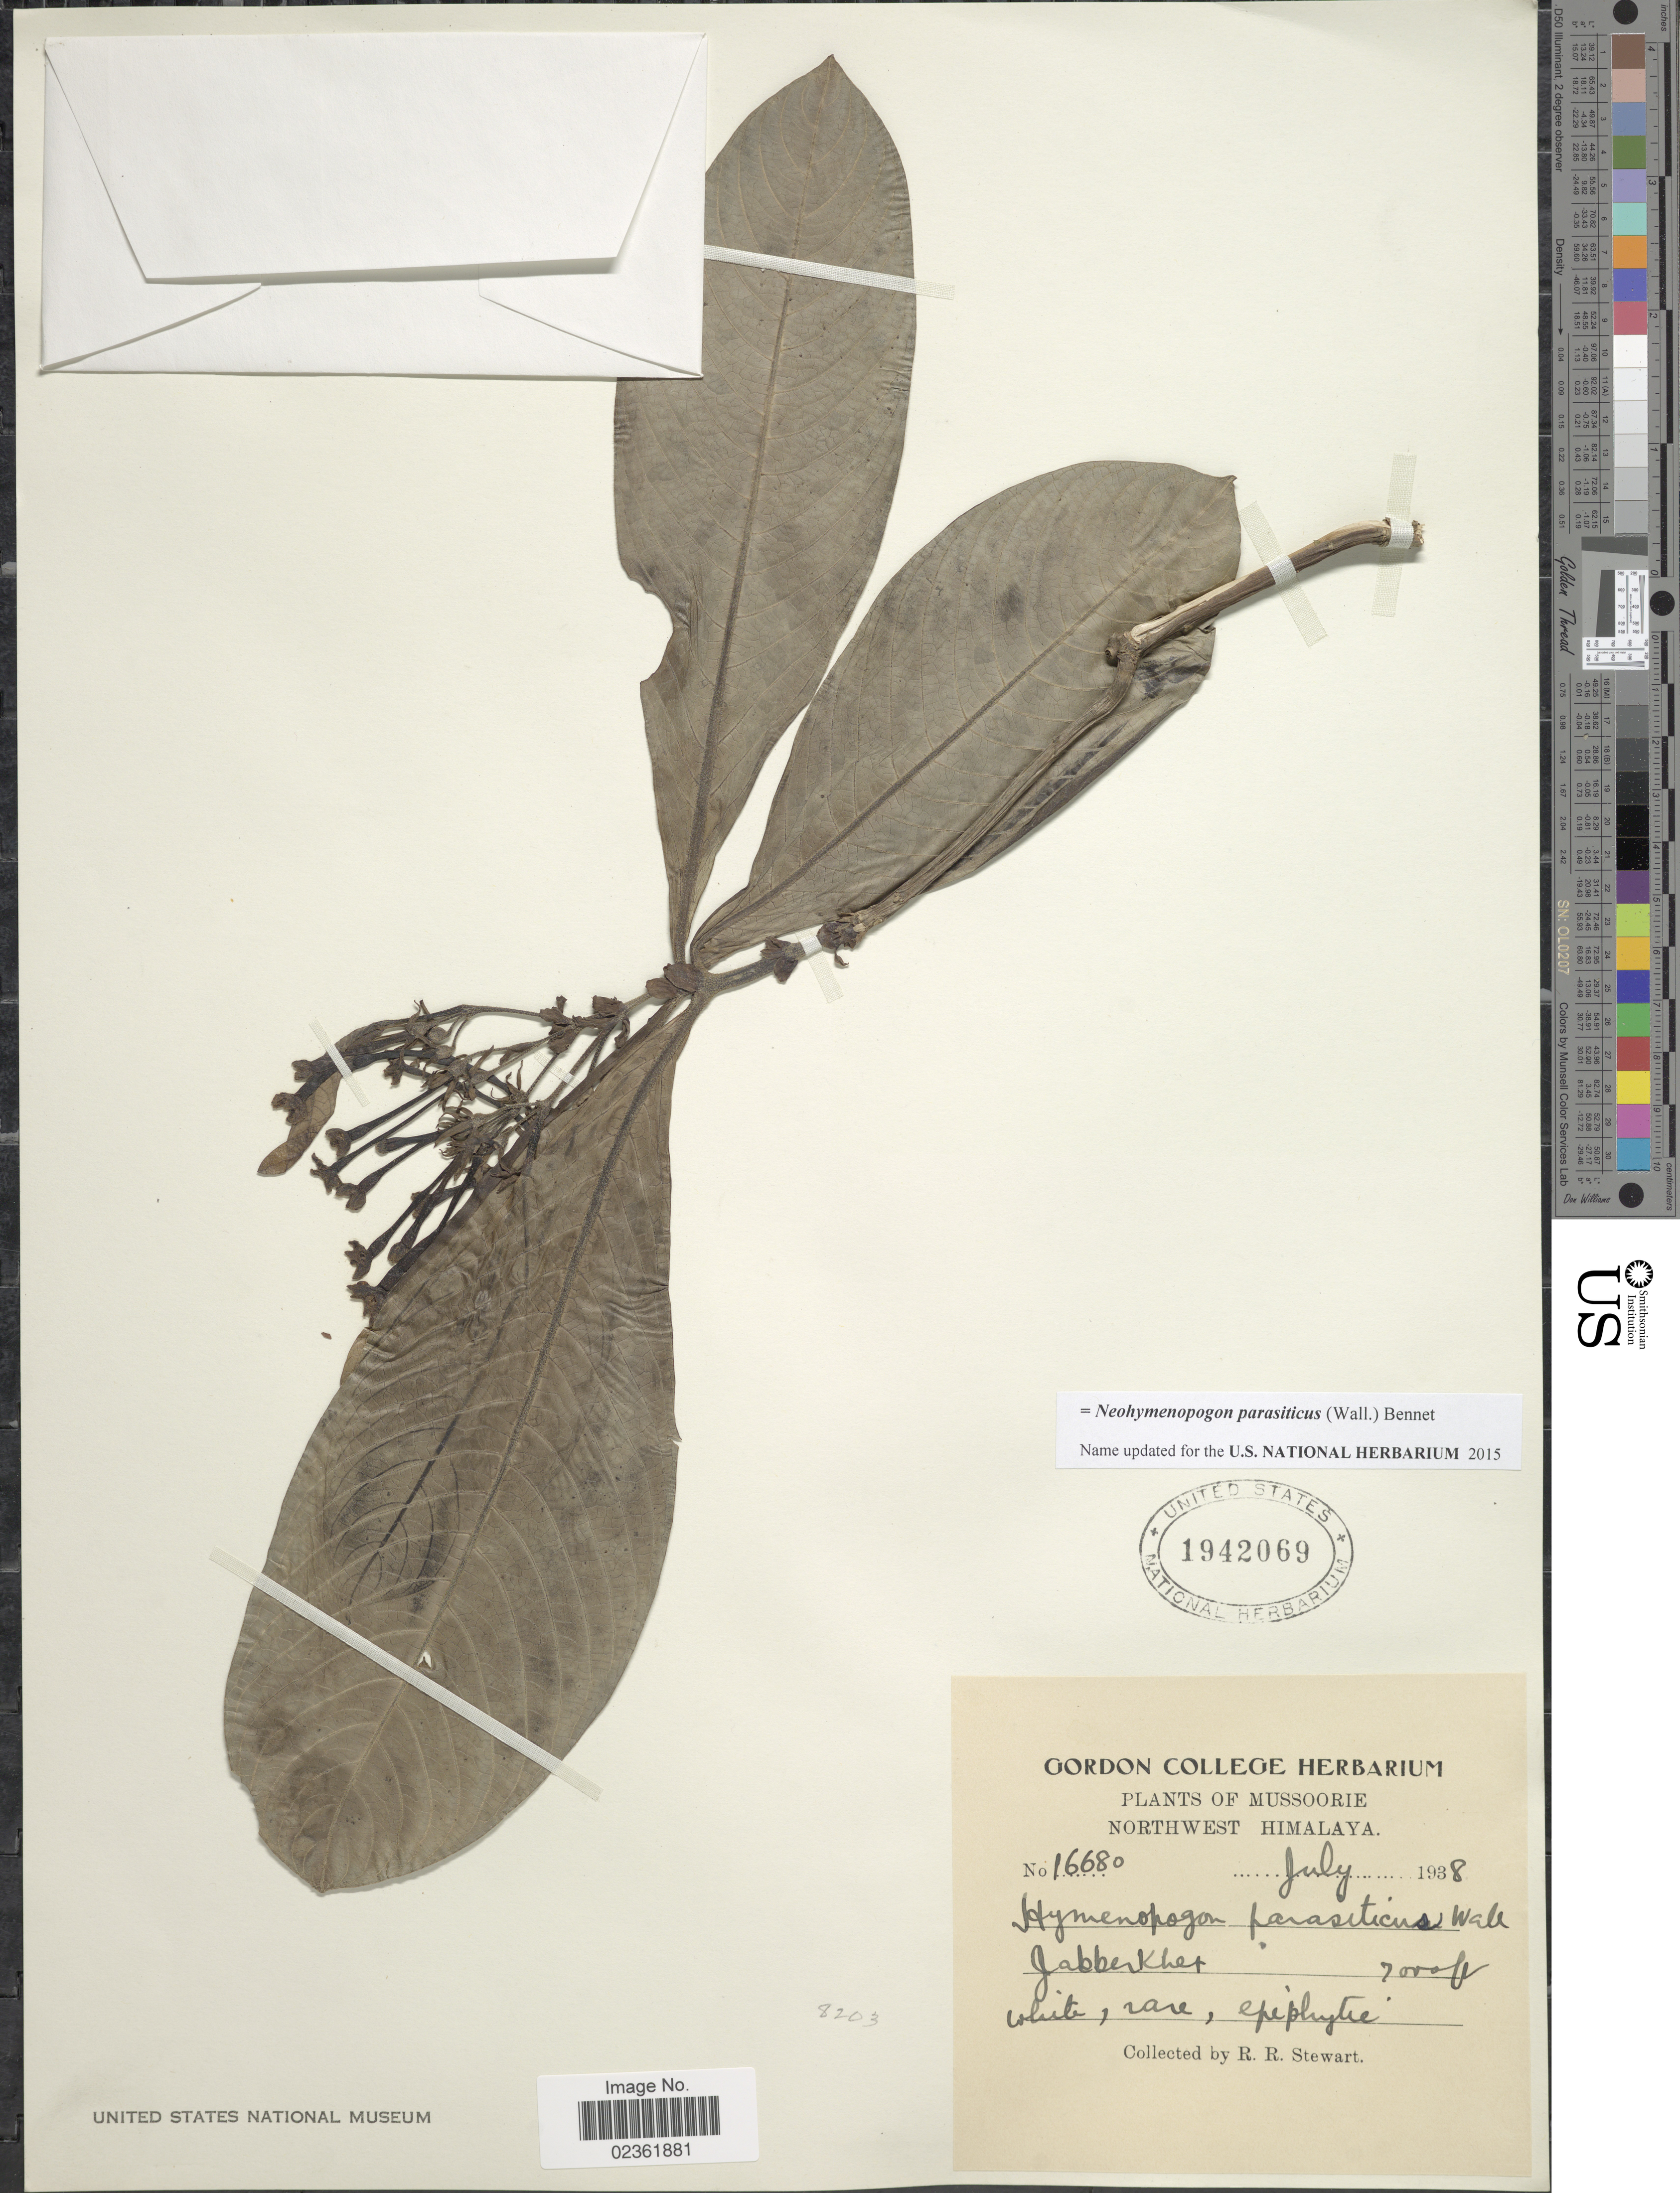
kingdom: Plantae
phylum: Tracheophyta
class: Magnoliopsida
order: Gentianales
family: Rubiaceae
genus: Neohymenopogon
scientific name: Neohymenopogon parasiticus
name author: (Wall.) Bennet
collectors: R. R. Stewart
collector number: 16680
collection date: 1938-07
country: India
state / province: Uttarakhand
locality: Mussoorie, Northwest Himalaya, JabberKhet.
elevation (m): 2134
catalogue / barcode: US 1942069